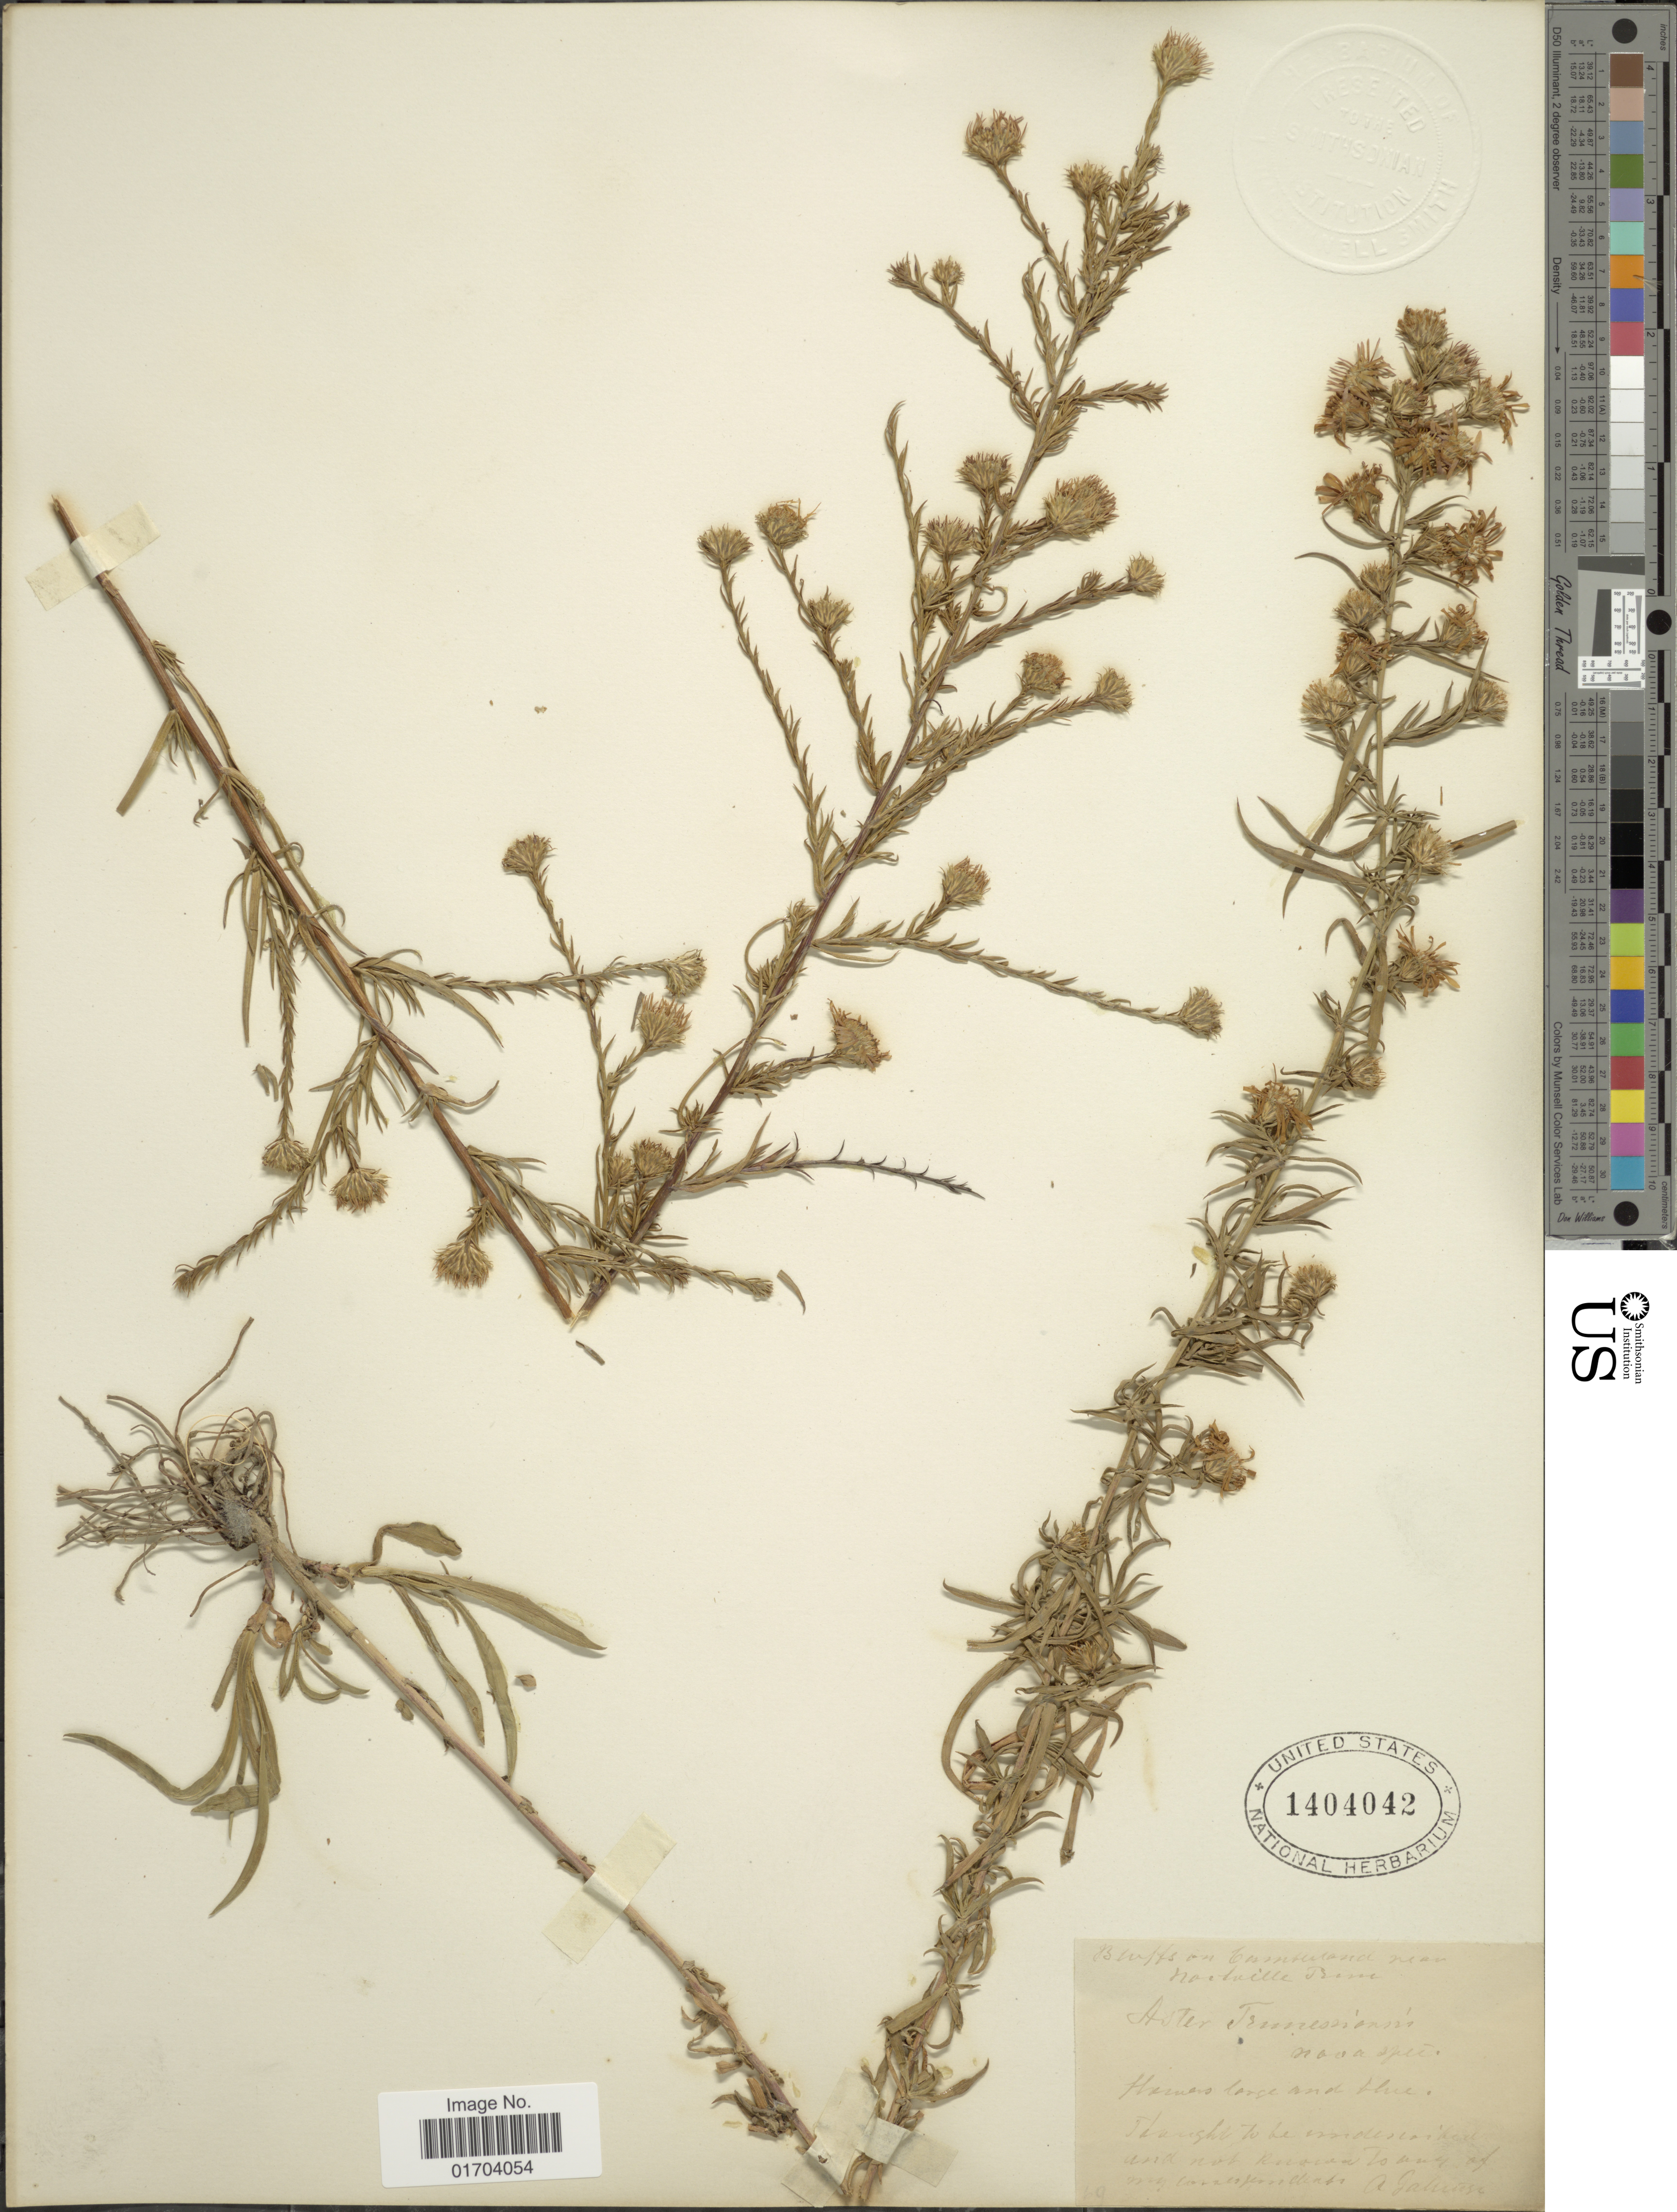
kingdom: Plantae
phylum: Tracheophyta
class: Magnoliopsida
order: Asterales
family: Asteraceae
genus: Symphyotrichum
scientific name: Symphyotrichum sp.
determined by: Strong, Mark T., (BOT), Smithsonian Institution - National Museum of Natural History (UNITED STATES)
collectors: A. Gattinger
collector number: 69*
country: United States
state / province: Tennessee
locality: Bluffs on Cumberland near Nashville.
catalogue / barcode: US 1404042